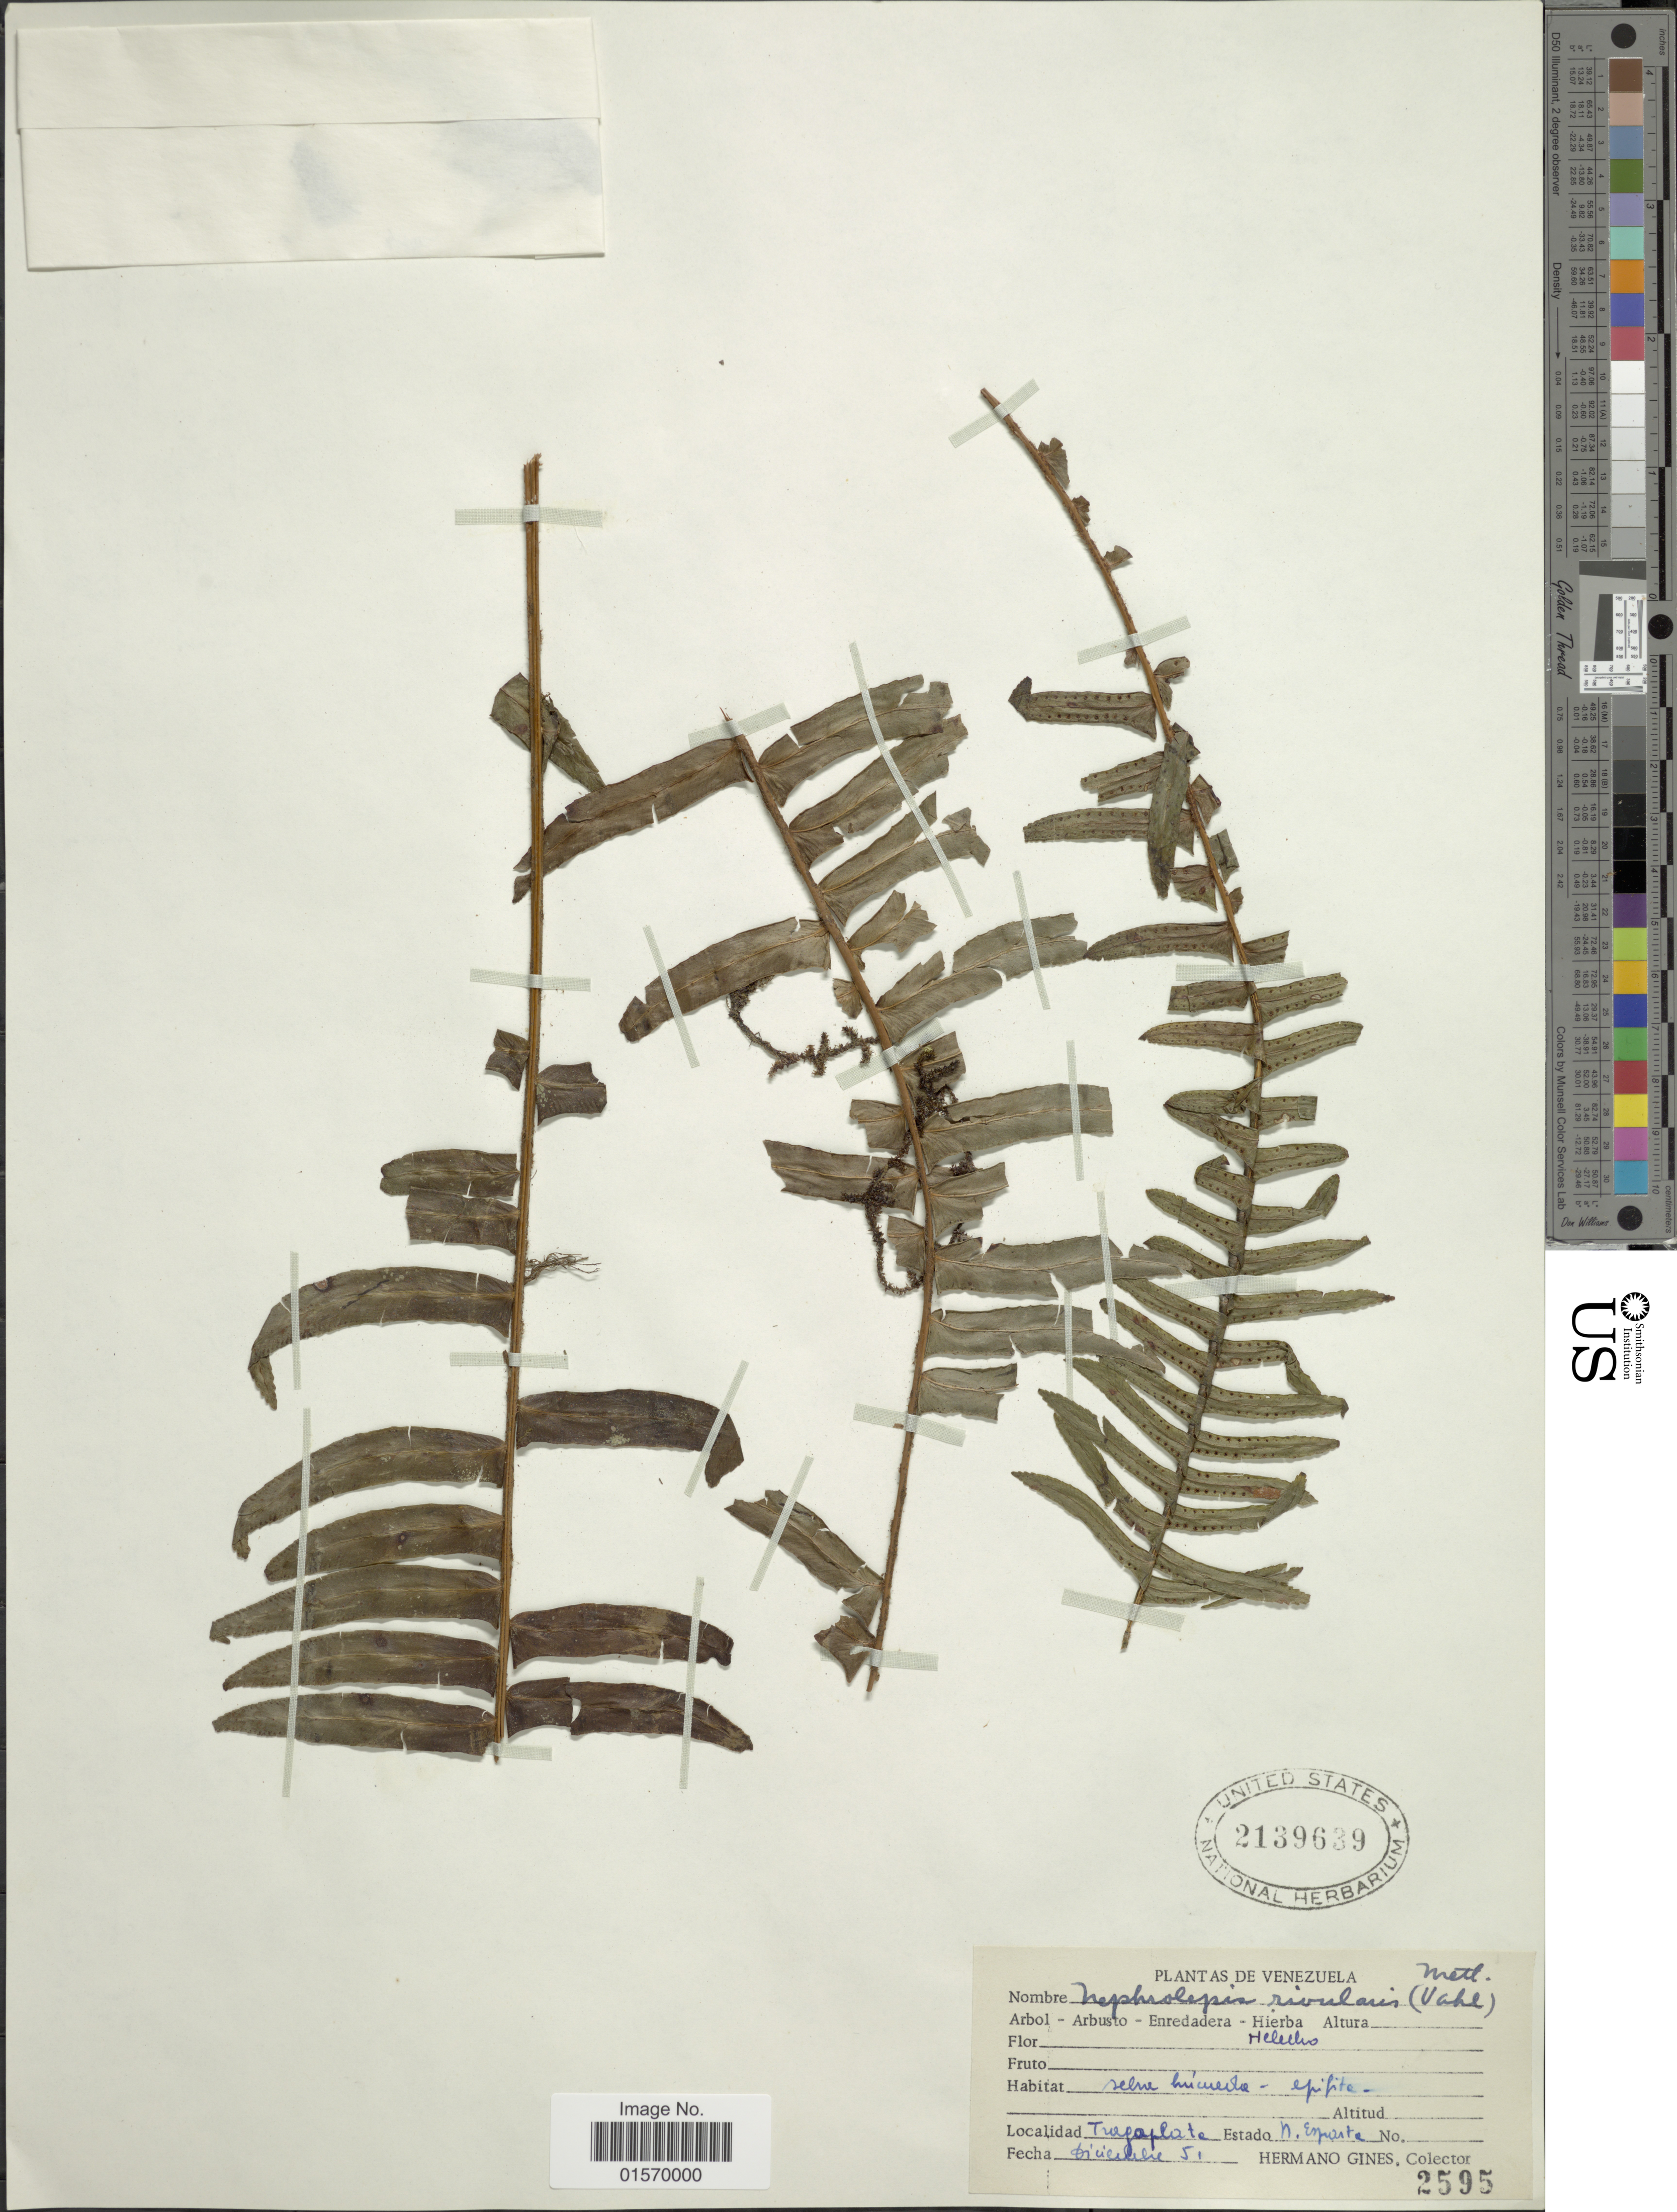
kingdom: Plantae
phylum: Tracheophyta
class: Polypodiopsida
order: Polypodiales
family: Nephrolepidaceae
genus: Nephrolepis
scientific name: Nephrolepis rivularis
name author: (Vahl) Mett. ex Krug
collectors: Bro. Gines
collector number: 2595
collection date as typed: Transcribed d/m/y: /12/51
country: Venezuela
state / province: Nueva Esparta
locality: Tuyaplate. Estado N. Esparta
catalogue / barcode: US 2139639